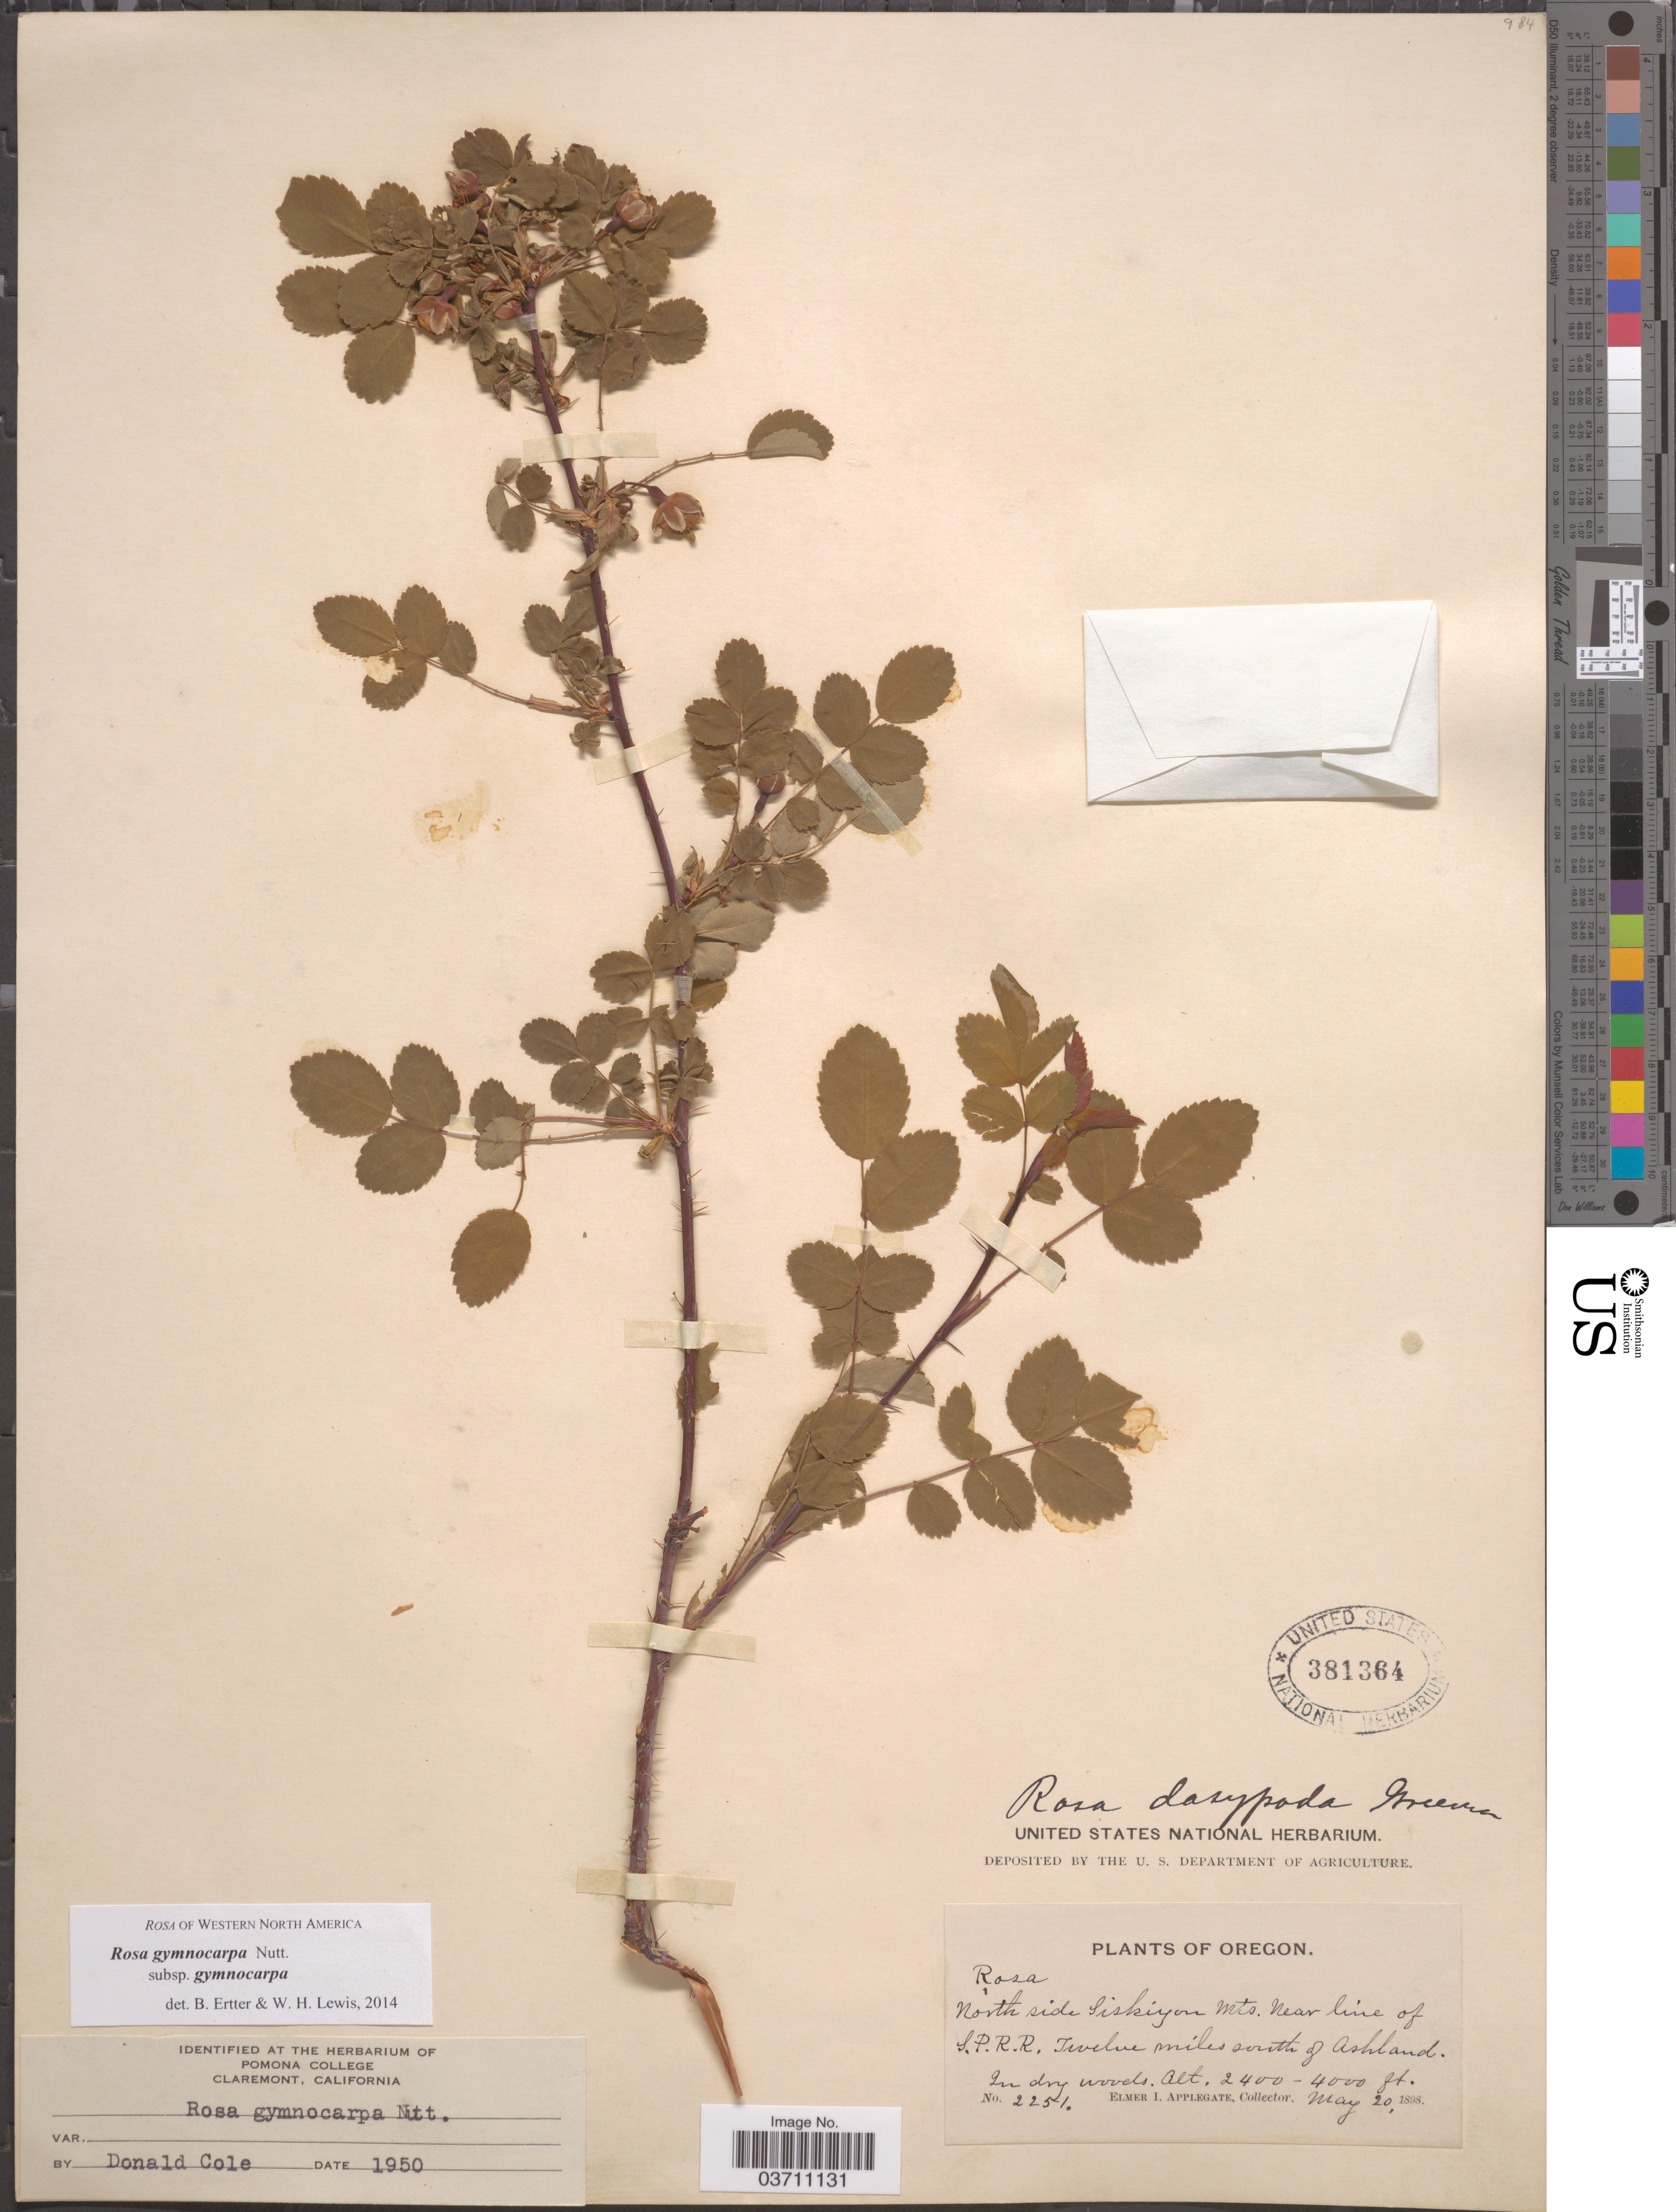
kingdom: Plantae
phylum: Tracheophyta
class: Magnoliopsida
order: Rosales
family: Rosaceae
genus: Rosa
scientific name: Rosa gymnocarpa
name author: Nutt.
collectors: E. I. Applegate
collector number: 2251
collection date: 1898-05-20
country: United States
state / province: Oregon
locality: North side Siskiyou Mts. Near line of S.P.R.R. Twelve miles south of Ashland.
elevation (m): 732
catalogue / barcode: US 381364